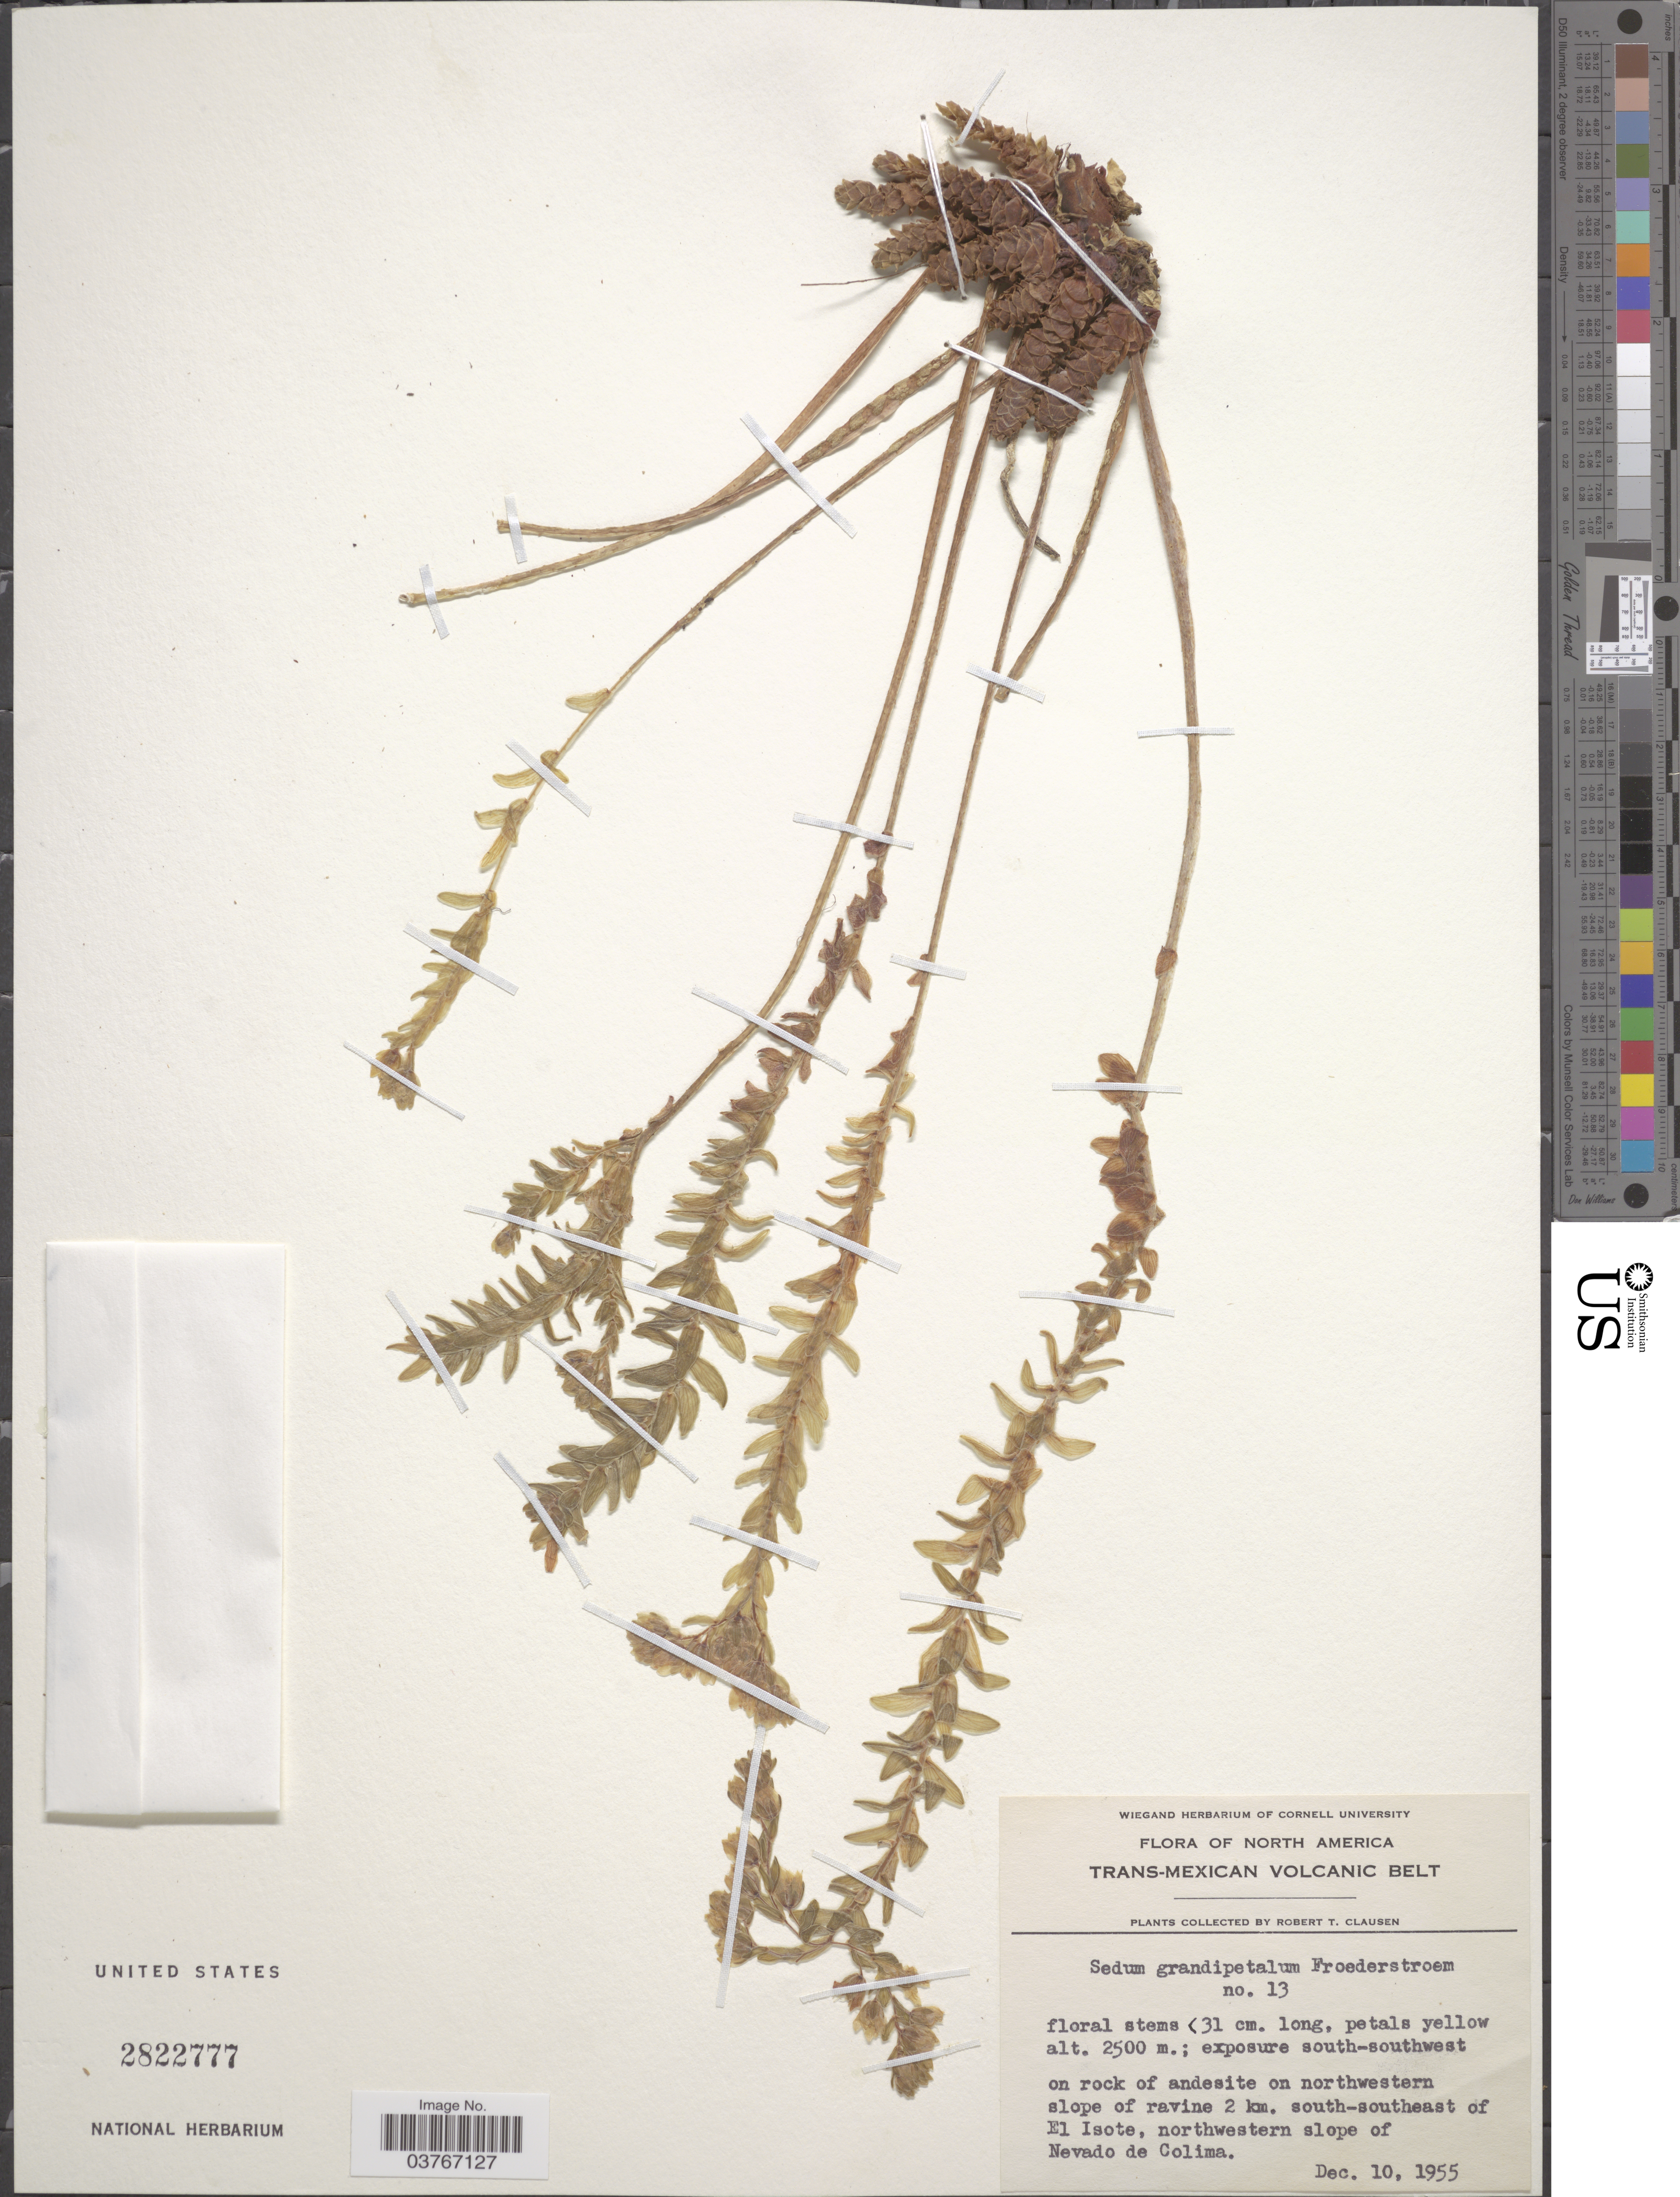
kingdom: Plantae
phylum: Tracheophyta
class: Magnoliopsida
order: Saxifragales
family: Crassulaceae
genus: Sedum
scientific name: Sedum grandipetalum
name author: Fröd.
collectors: R. T. Clausen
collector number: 13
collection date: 1955-12-10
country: Mexico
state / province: Colima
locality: Trans-Mexican Volcanic Belt. On rock of andesite on northwestern slope of ravine 2 km. south-southeast of El Isote, northwestern slope of Nevado de Colima.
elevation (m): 2500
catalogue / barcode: US 2822777